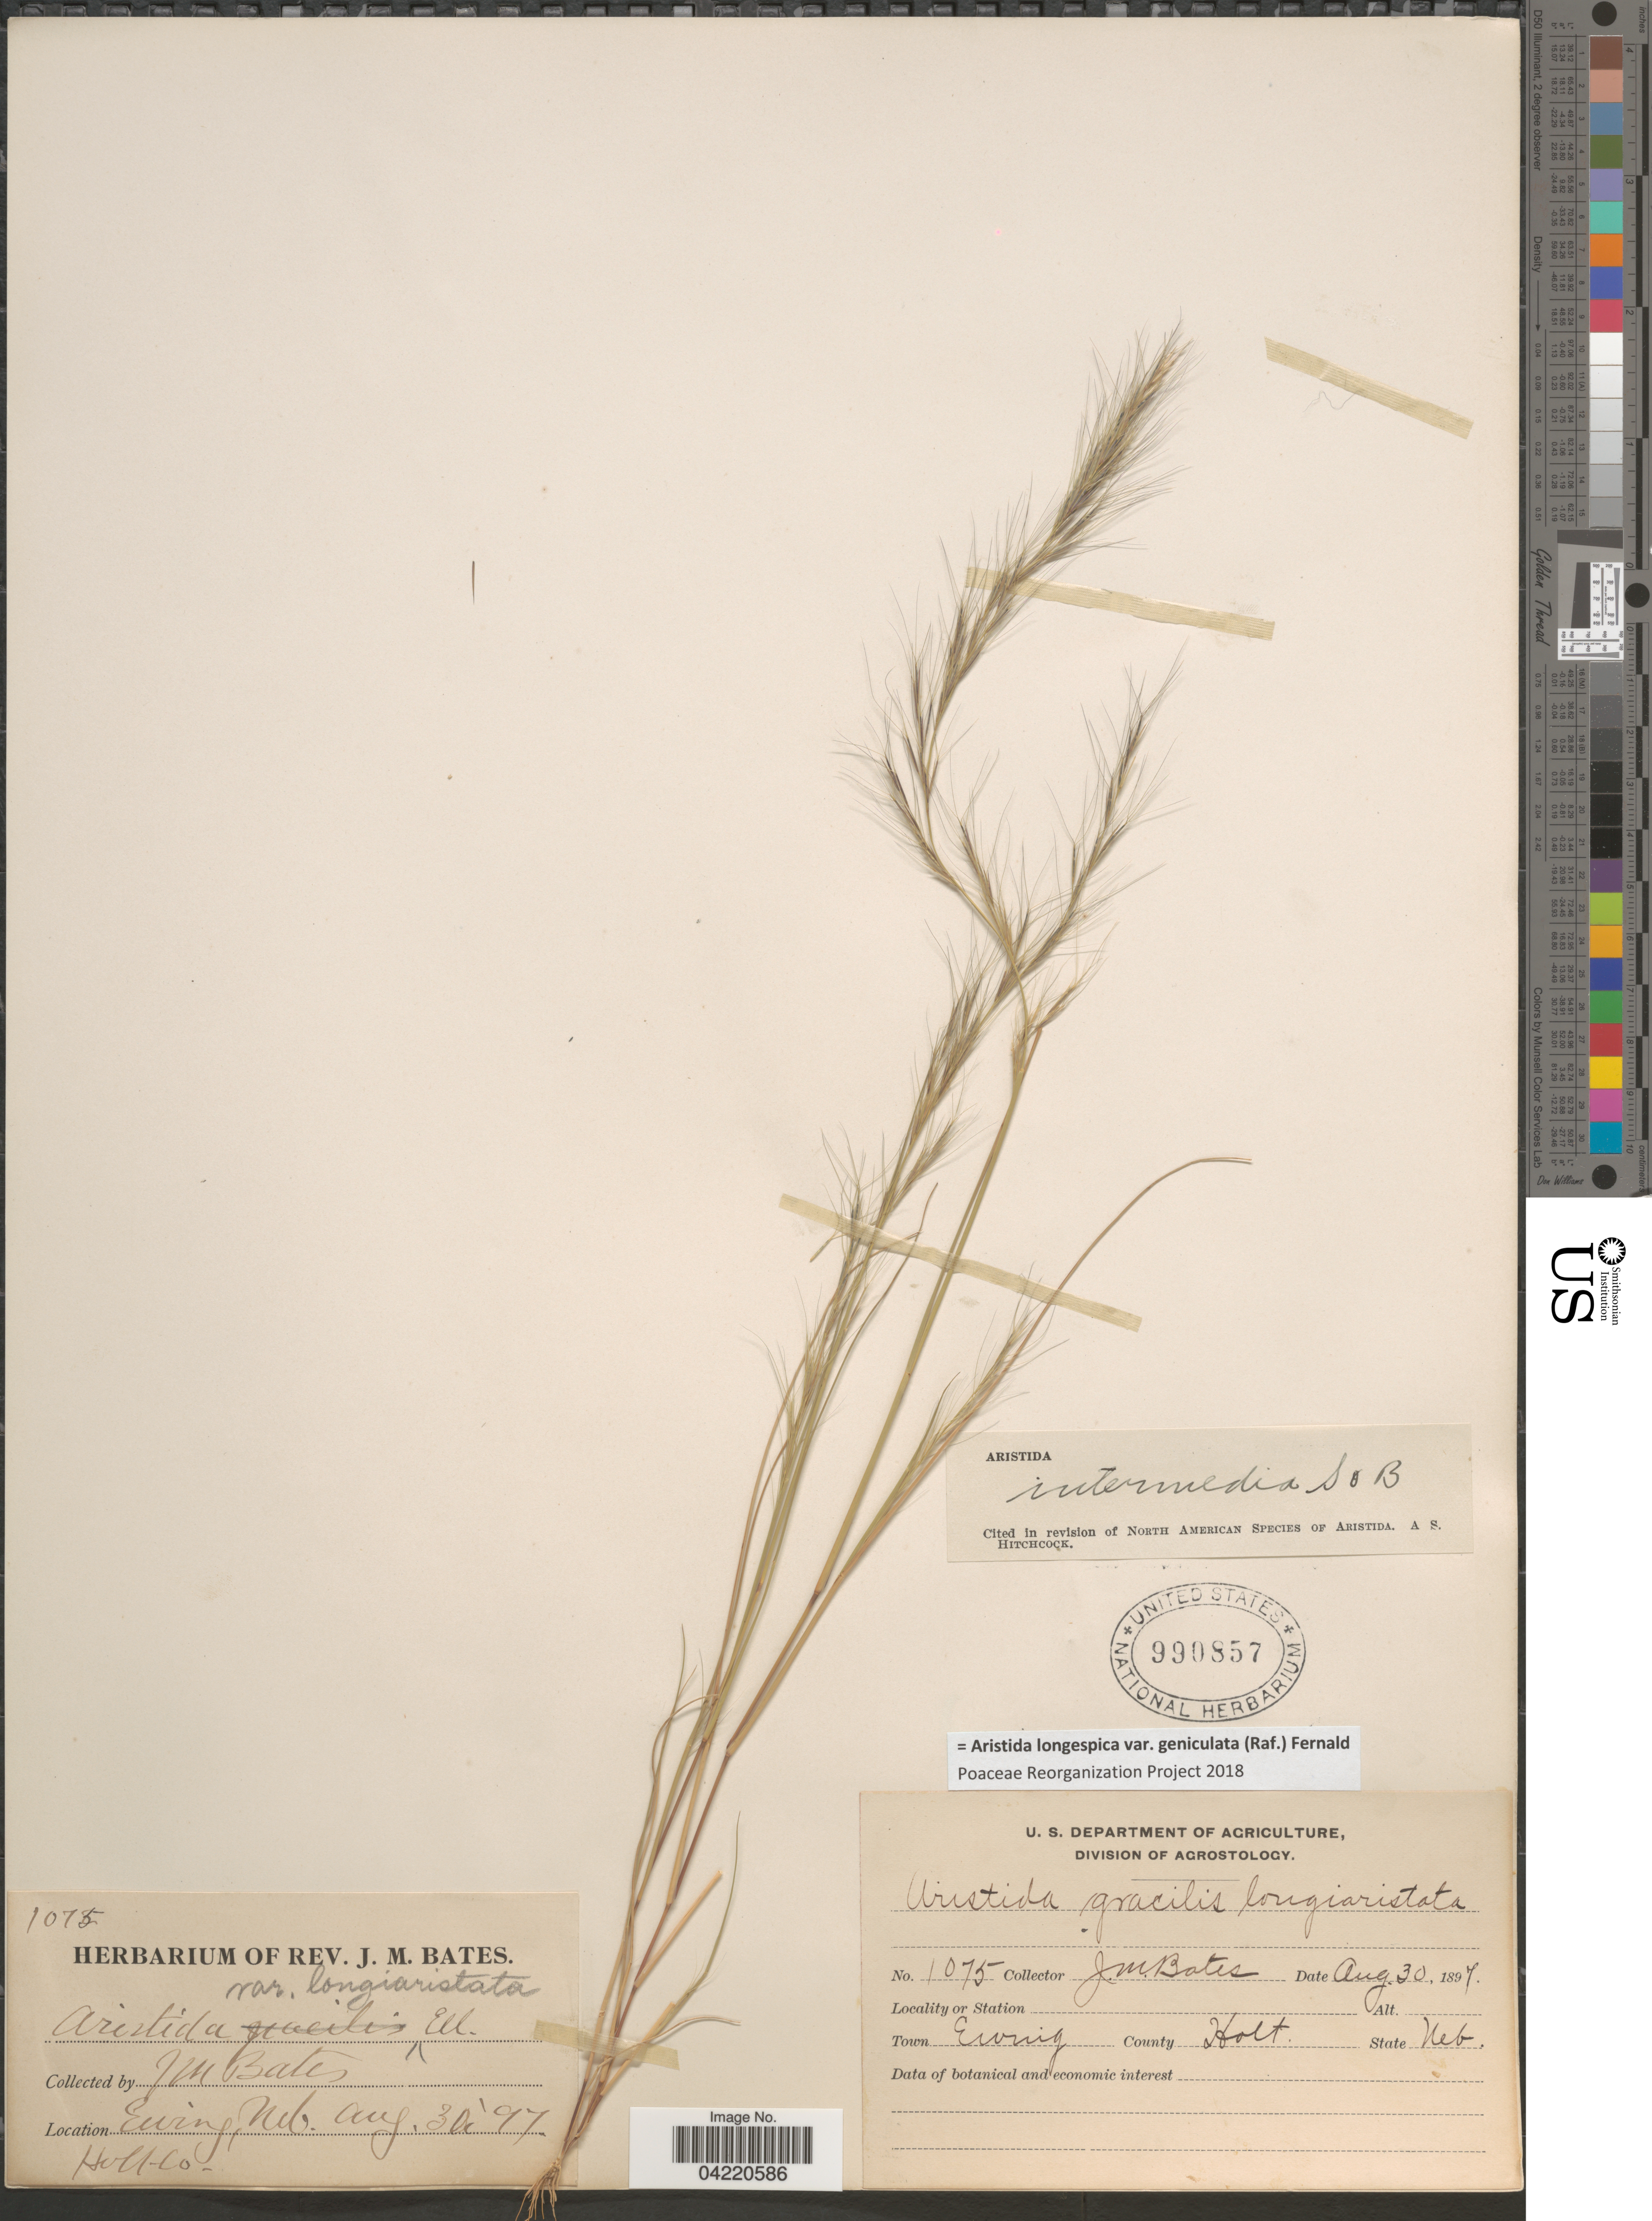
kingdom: Plantae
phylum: Tracheophyta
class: Liliopsida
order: Poales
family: Poaceae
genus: Aristida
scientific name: Aristida longespica var. geniculata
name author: (Raf.) Fernald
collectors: J. Bates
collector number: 1075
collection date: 1897-08-30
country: United States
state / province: Nebraska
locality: Town Ewing. Holt County.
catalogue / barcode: US 990857